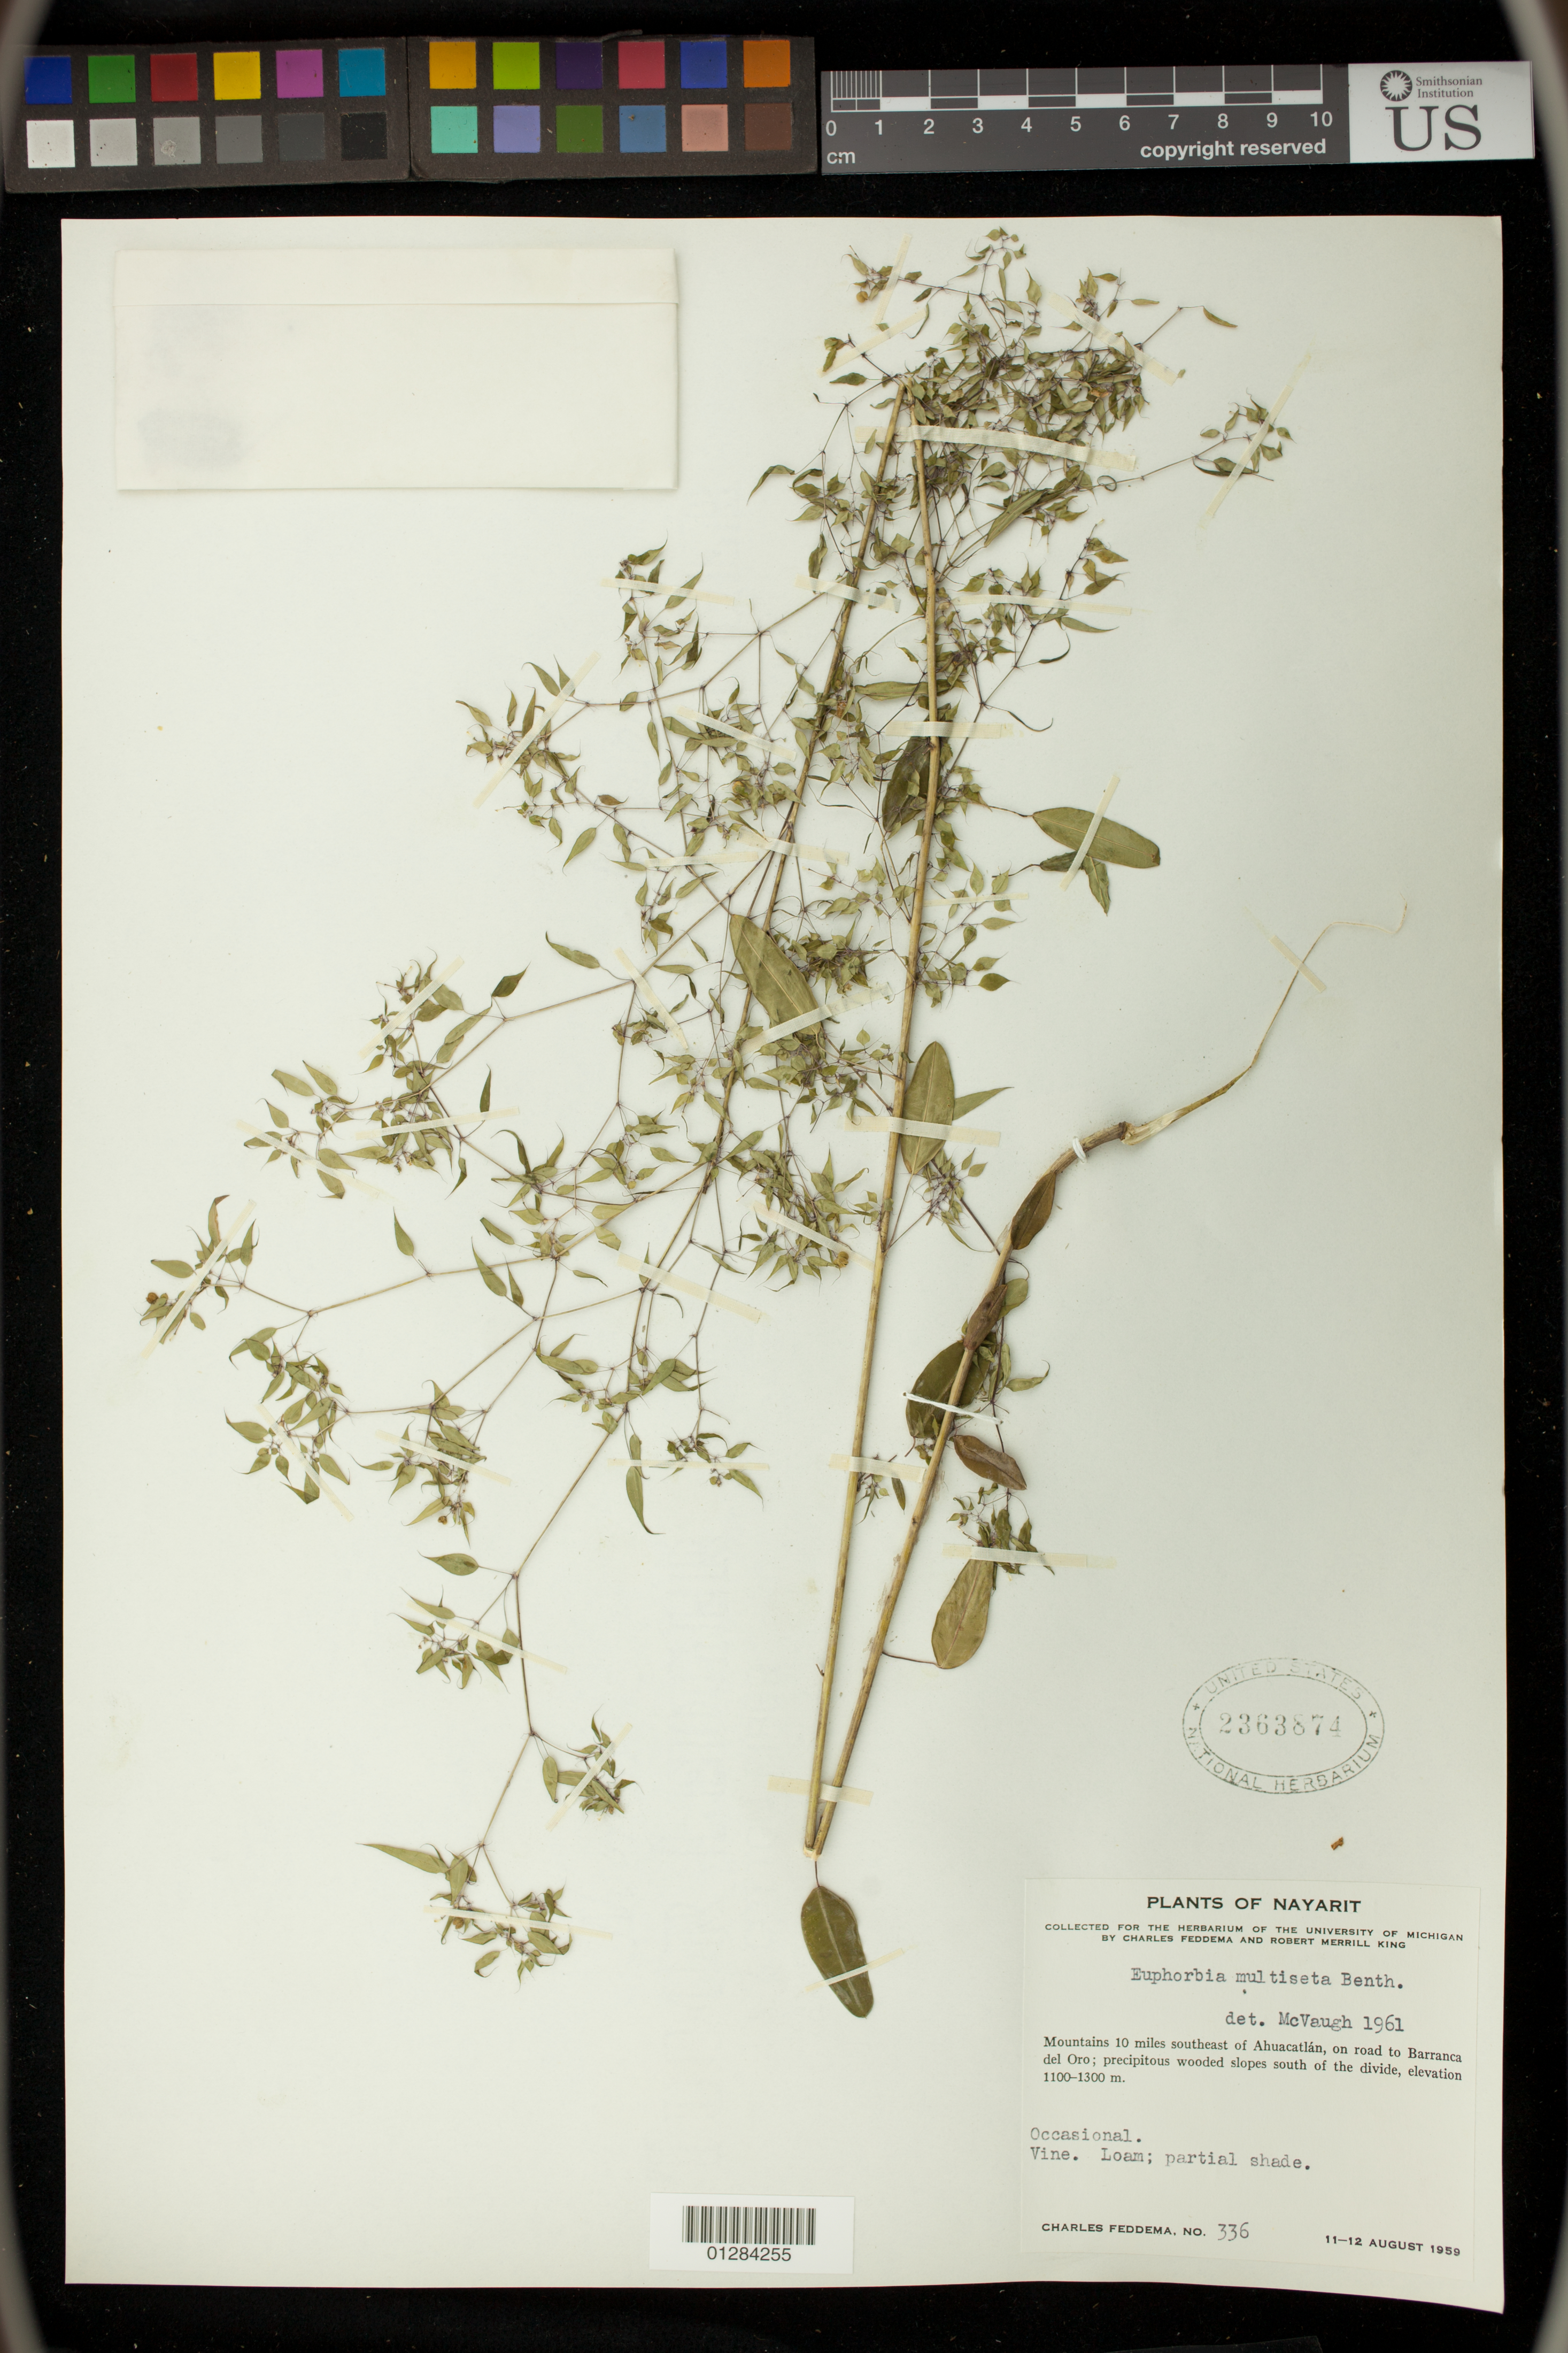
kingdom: Plantae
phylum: Tracheophyta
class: Magnoliopsida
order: Malpighiales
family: Euphorbiaceae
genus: Euphorbia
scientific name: Euphorbia multiseta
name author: Benth.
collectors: C. Feddema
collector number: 336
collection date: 1959-08-11/1959-08-12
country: Mexico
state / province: Nayarit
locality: Mountains 10 miles southeast of Ahuacatlán, on road to Barranca del Oro; precipitous wooded south of the divide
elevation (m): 1100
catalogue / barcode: US 2363874